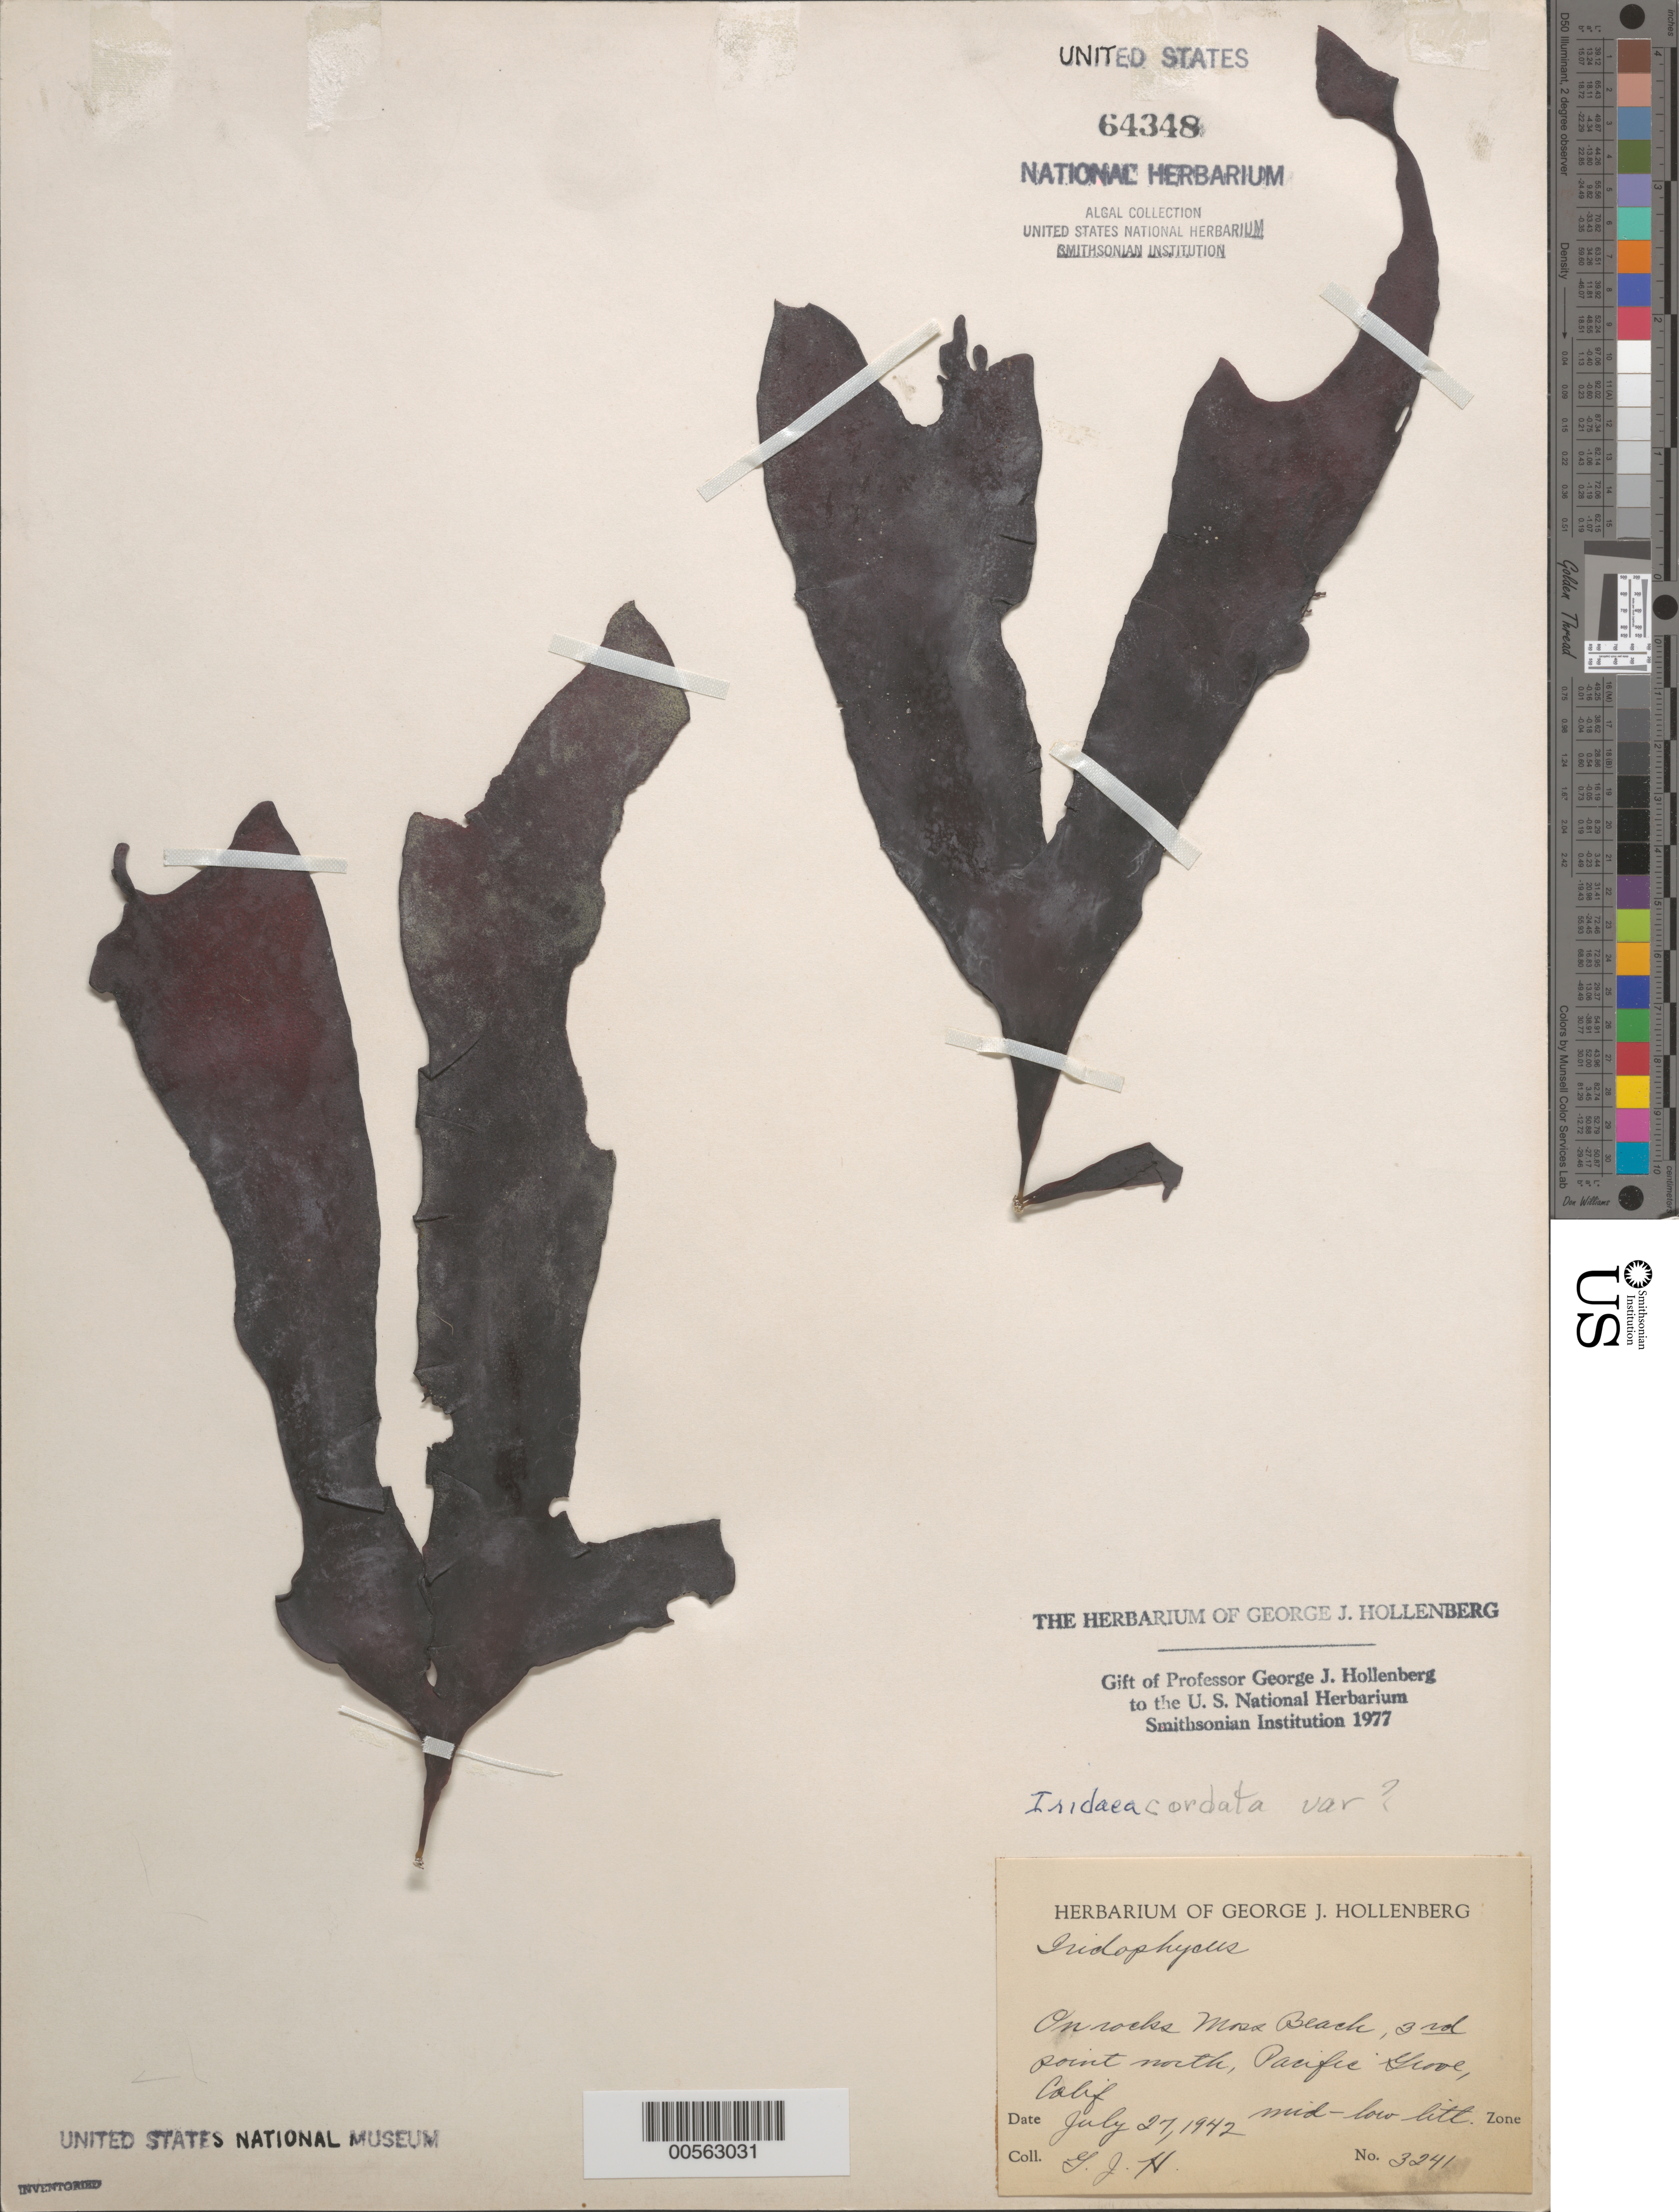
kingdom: Plantae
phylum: Rhodophyta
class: Florideophyceae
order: Gigartinales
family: Gigartinaceae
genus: Iridaea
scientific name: Iridaea cordata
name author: (Turner) Bory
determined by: Hollenberg, George J.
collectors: G. Hollenberg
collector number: GJH 3241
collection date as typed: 27 Jul 1942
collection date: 1942-07-27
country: United States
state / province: California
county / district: Monterey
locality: Pacific Grove, 3rd point north of Moss Beach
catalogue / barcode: US 64348